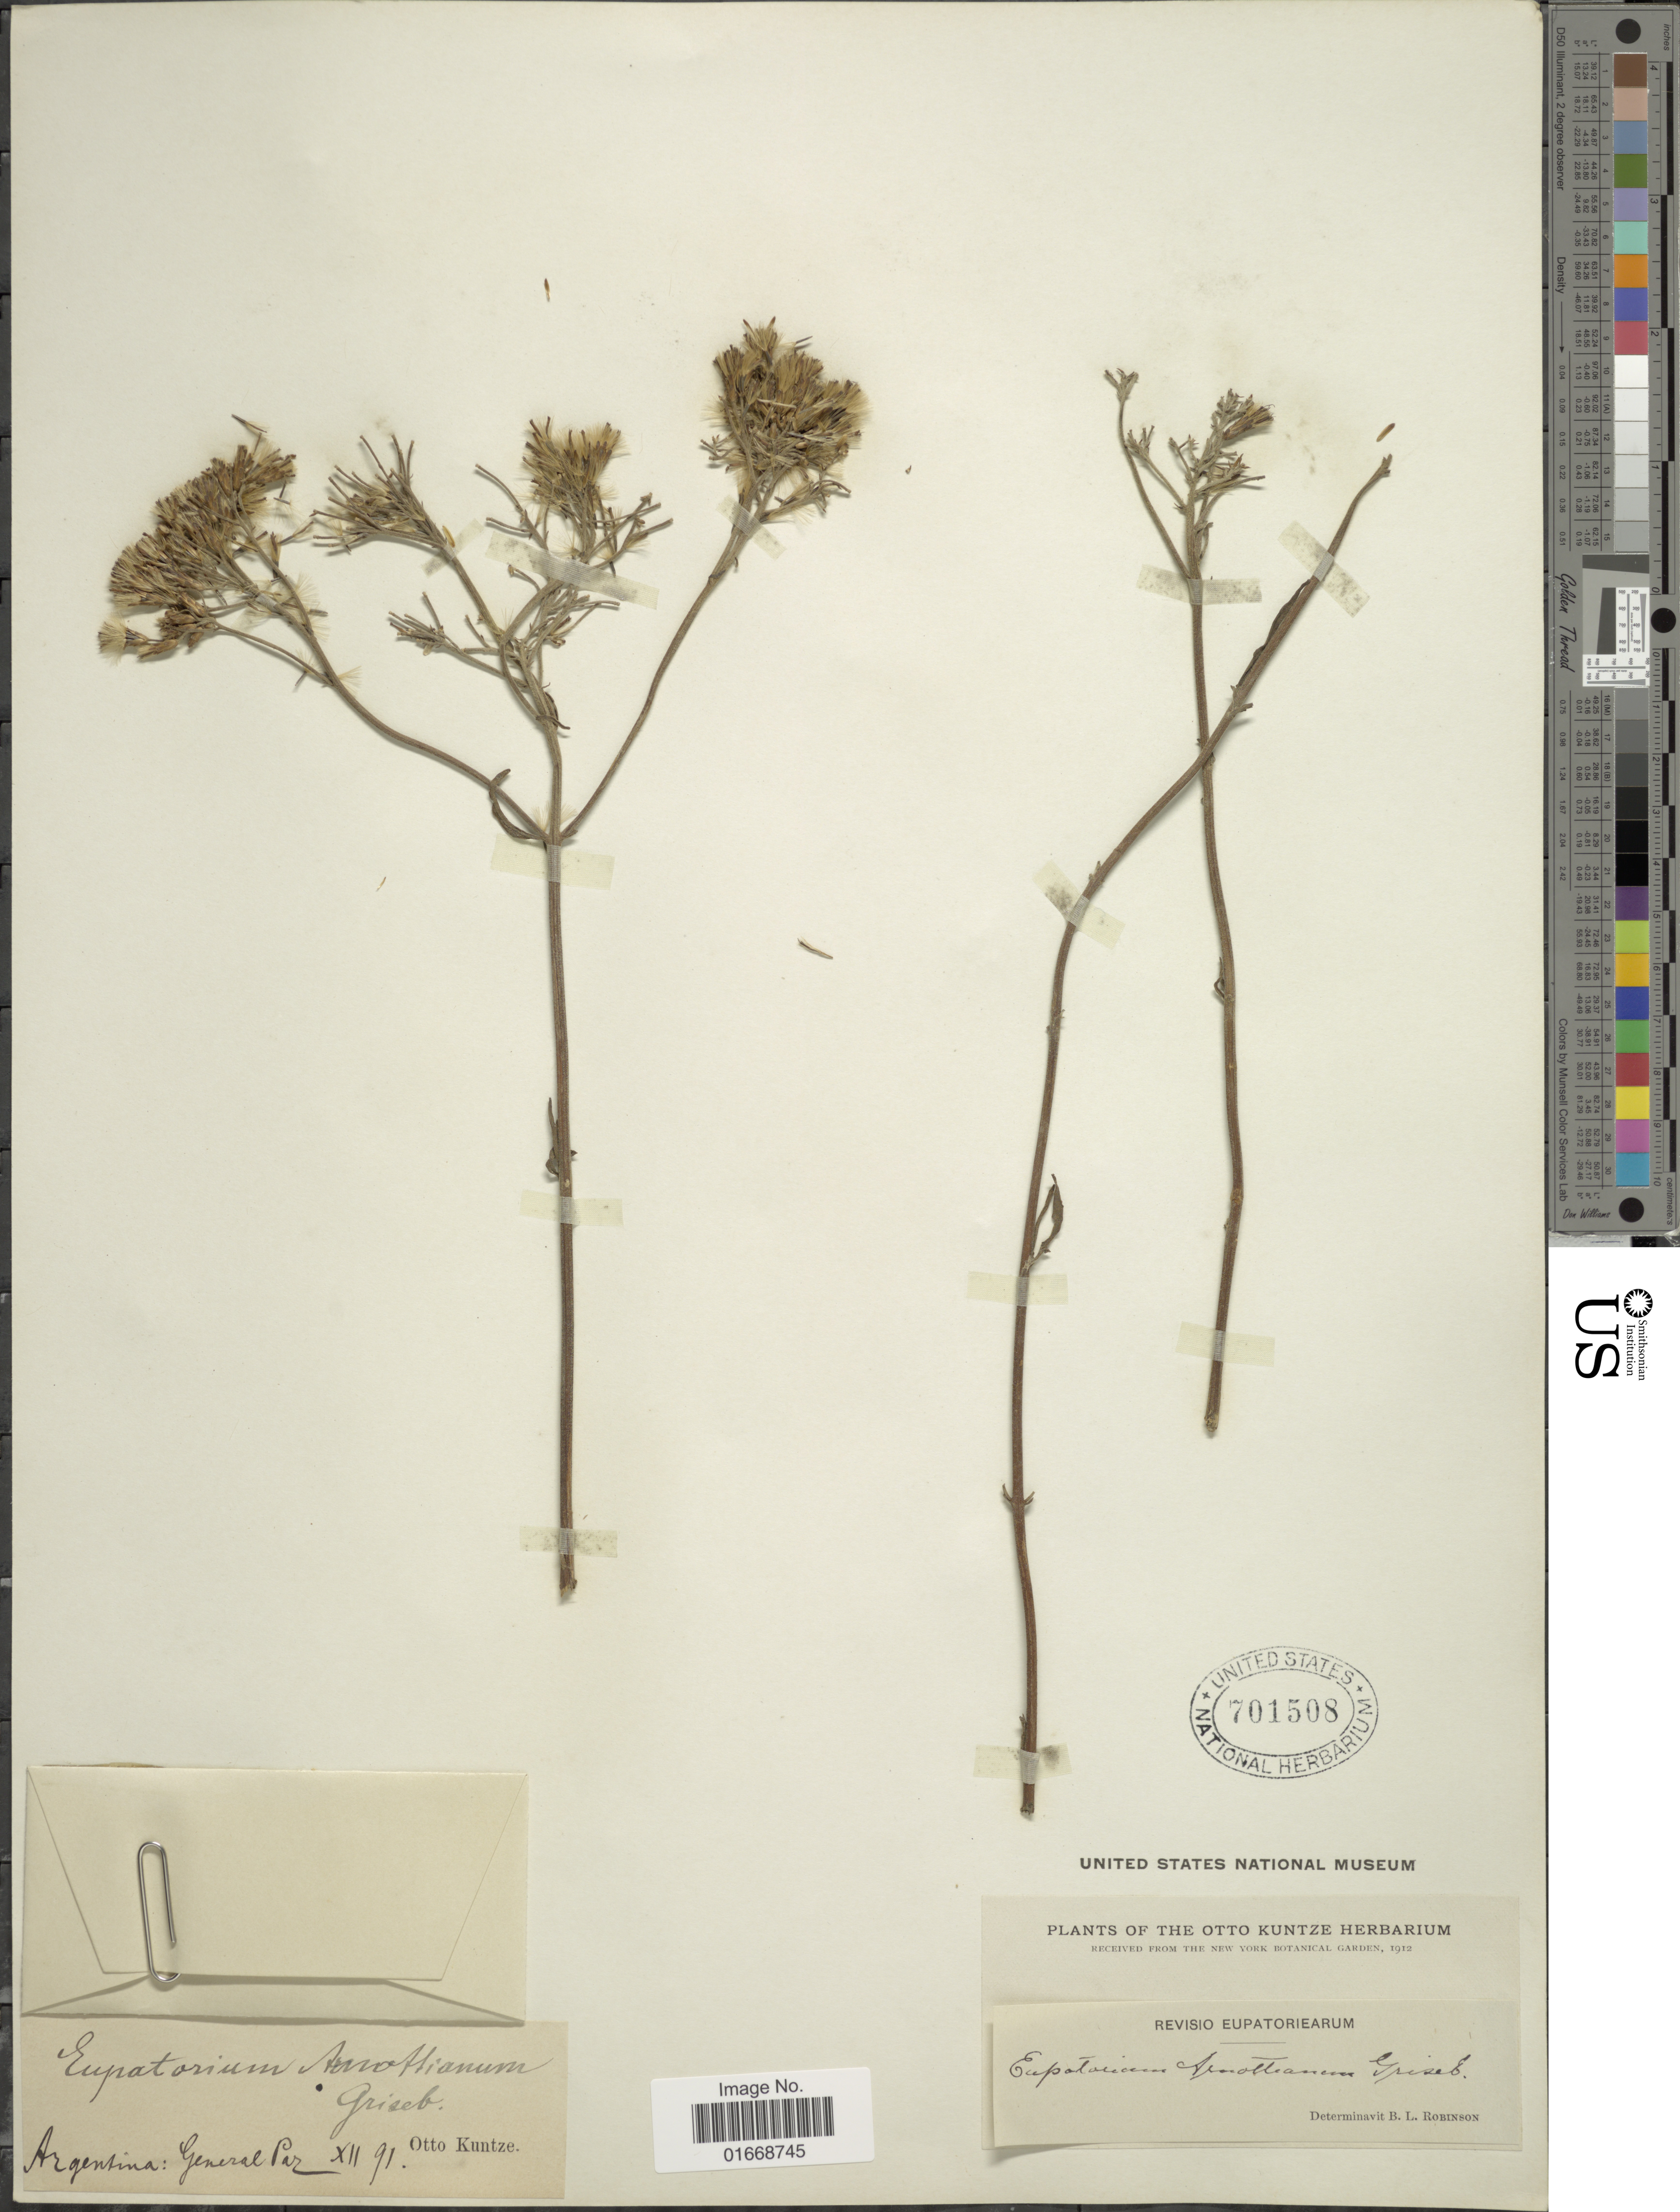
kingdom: Plantae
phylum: Tracheophyta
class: Magnoliopsida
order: Asterales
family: Asteraceae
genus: Chromolaena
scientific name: Chromolaena arnottiana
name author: (Griseb.) R.M. King & H. Rob.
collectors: C.E.O. Kuntze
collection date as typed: Transcribed d/m/y: /12/91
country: Argentina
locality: General Paz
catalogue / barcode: US 701508